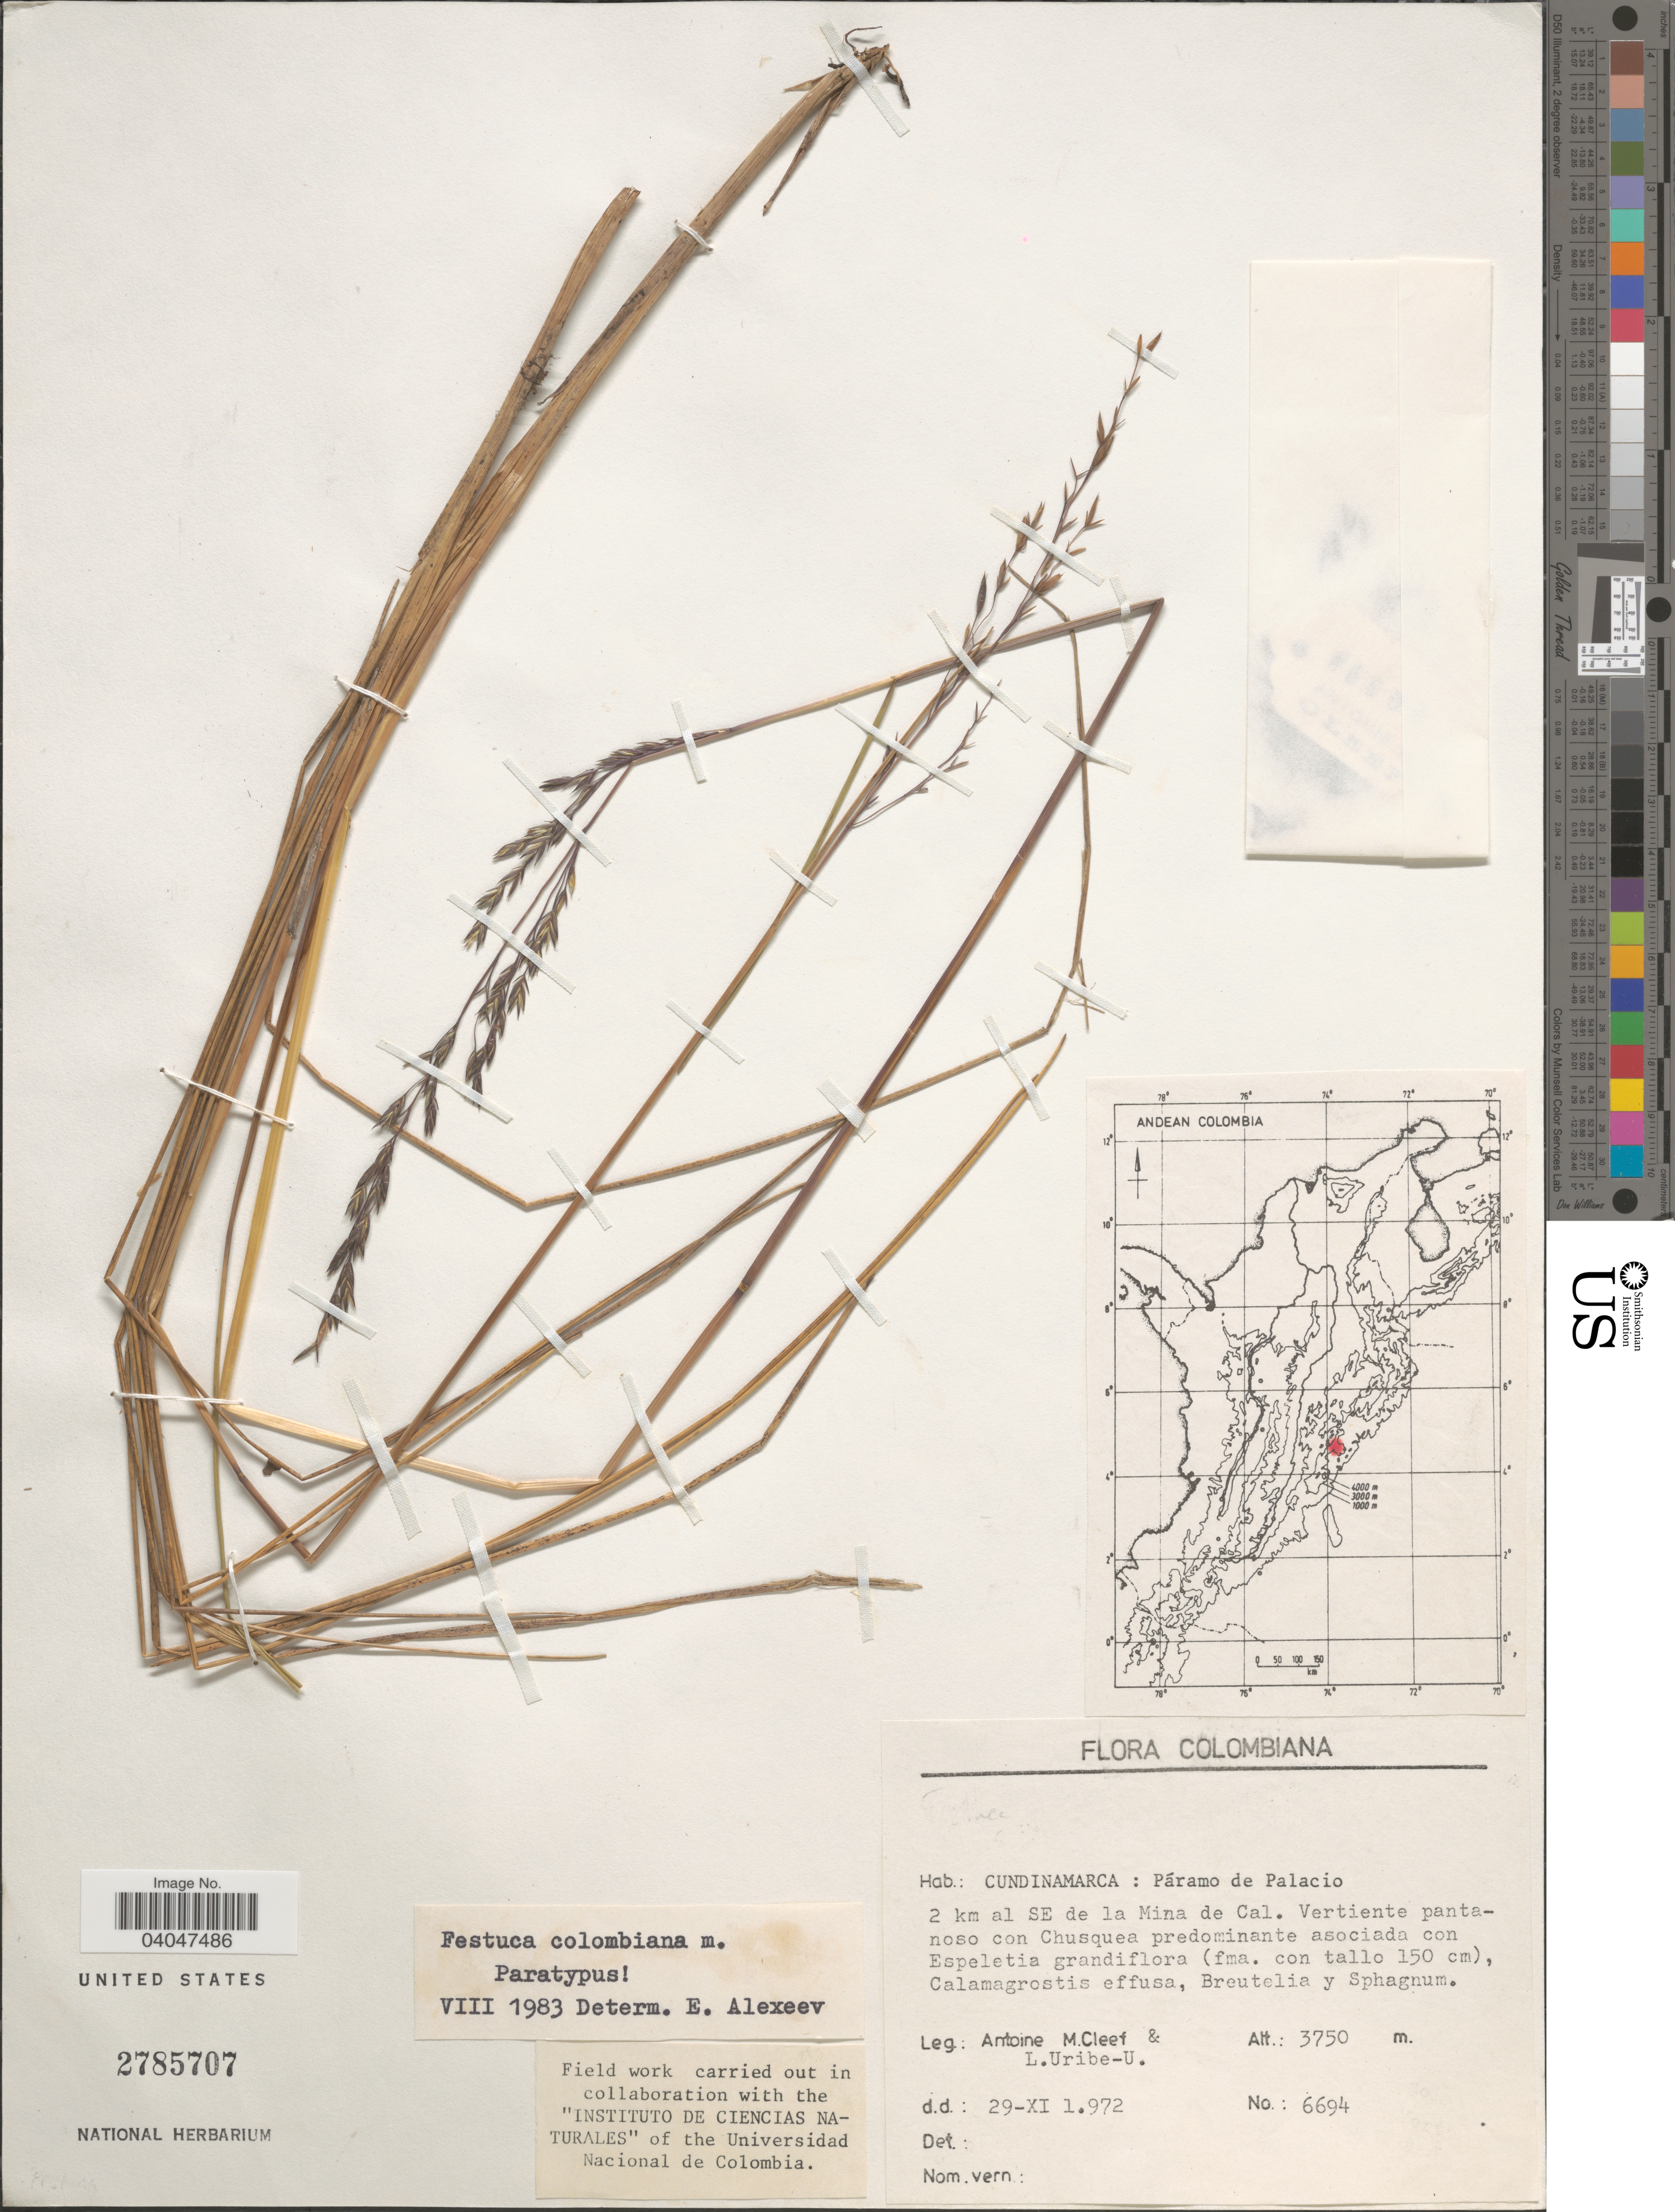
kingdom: Plantae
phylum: Tracheophyta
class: Liliopsida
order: Poales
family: Poaceae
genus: Festuca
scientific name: Festuca colombiana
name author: E.B. Alexeev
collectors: A. M. Cleef & U. Uribe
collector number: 6694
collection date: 1972-11-29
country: Colombia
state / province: Cundinamarca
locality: Páramo de Palacio. 2 km al SE de la Mina de Cal.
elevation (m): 3750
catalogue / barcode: US 2785707